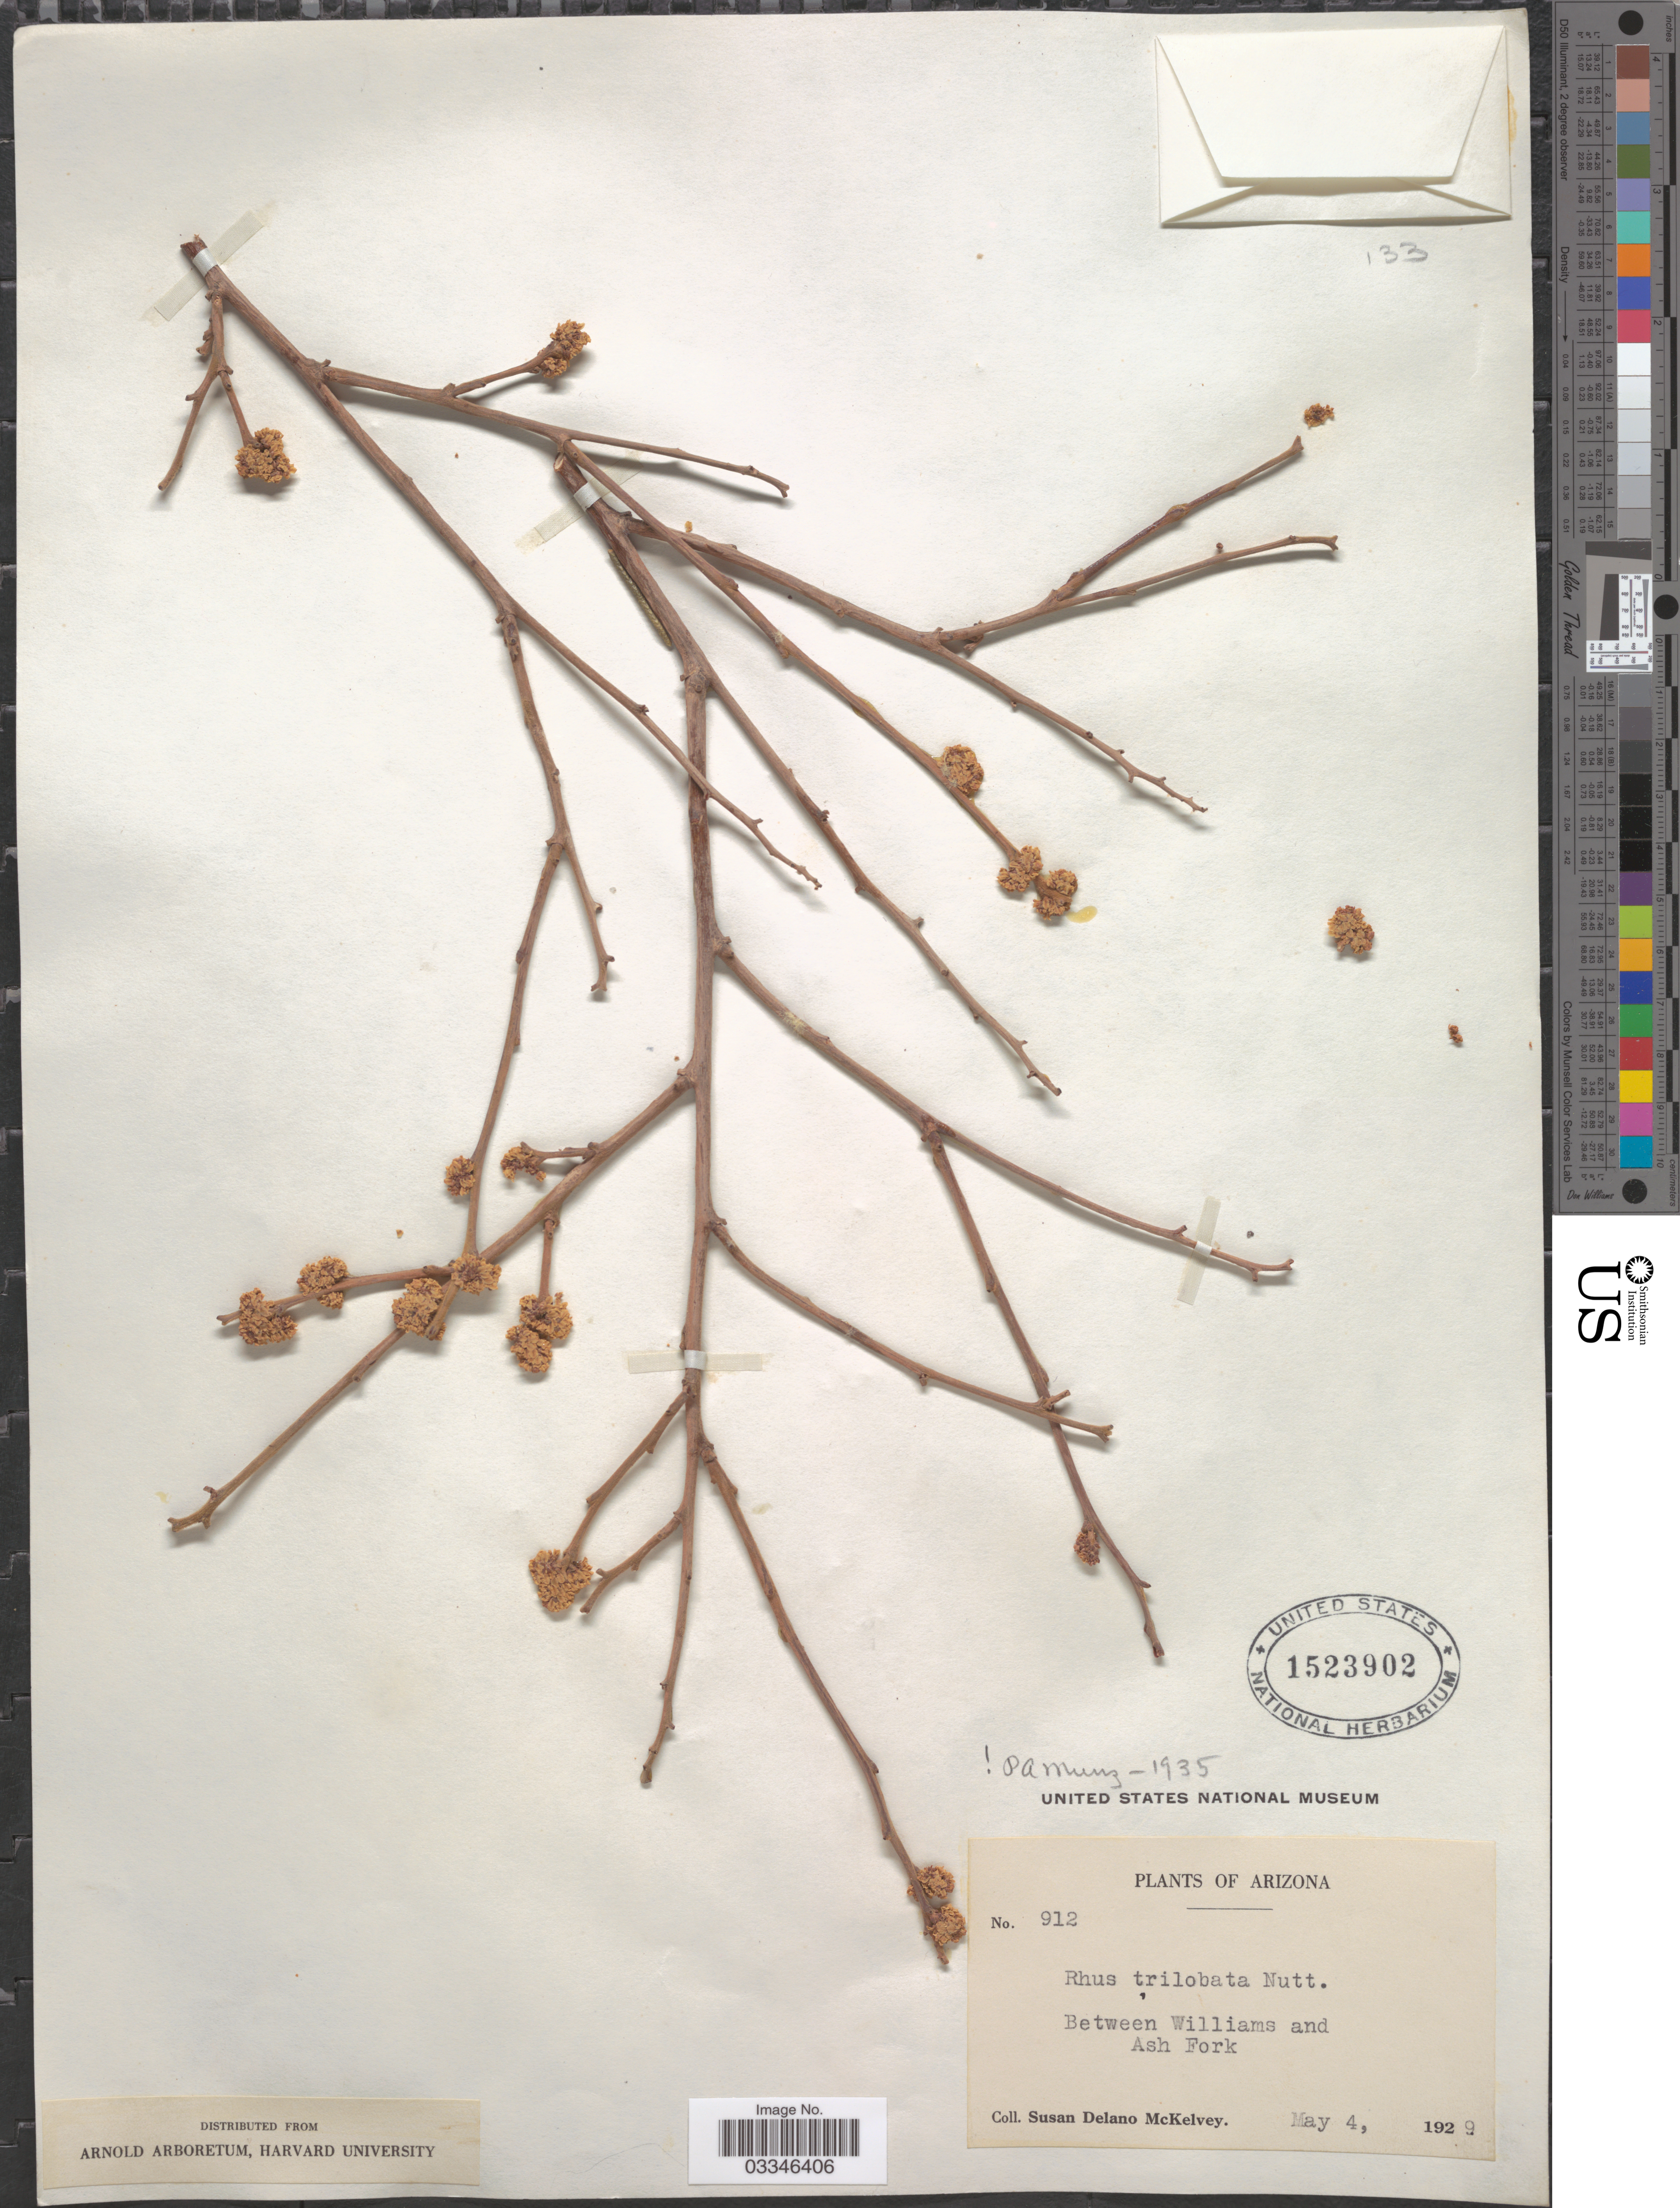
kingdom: Plantae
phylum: Tracheophyta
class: Magnoliopsida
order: Sapindales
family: Anacardiaceae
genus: Rhus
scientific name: Rhus trilobata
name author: Nutt.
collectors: S. A. McKelvey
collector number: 912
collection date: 1929-05-04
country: United States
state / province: Arizona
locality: Between Williams and Ash Fork.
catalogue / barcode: US 1523902